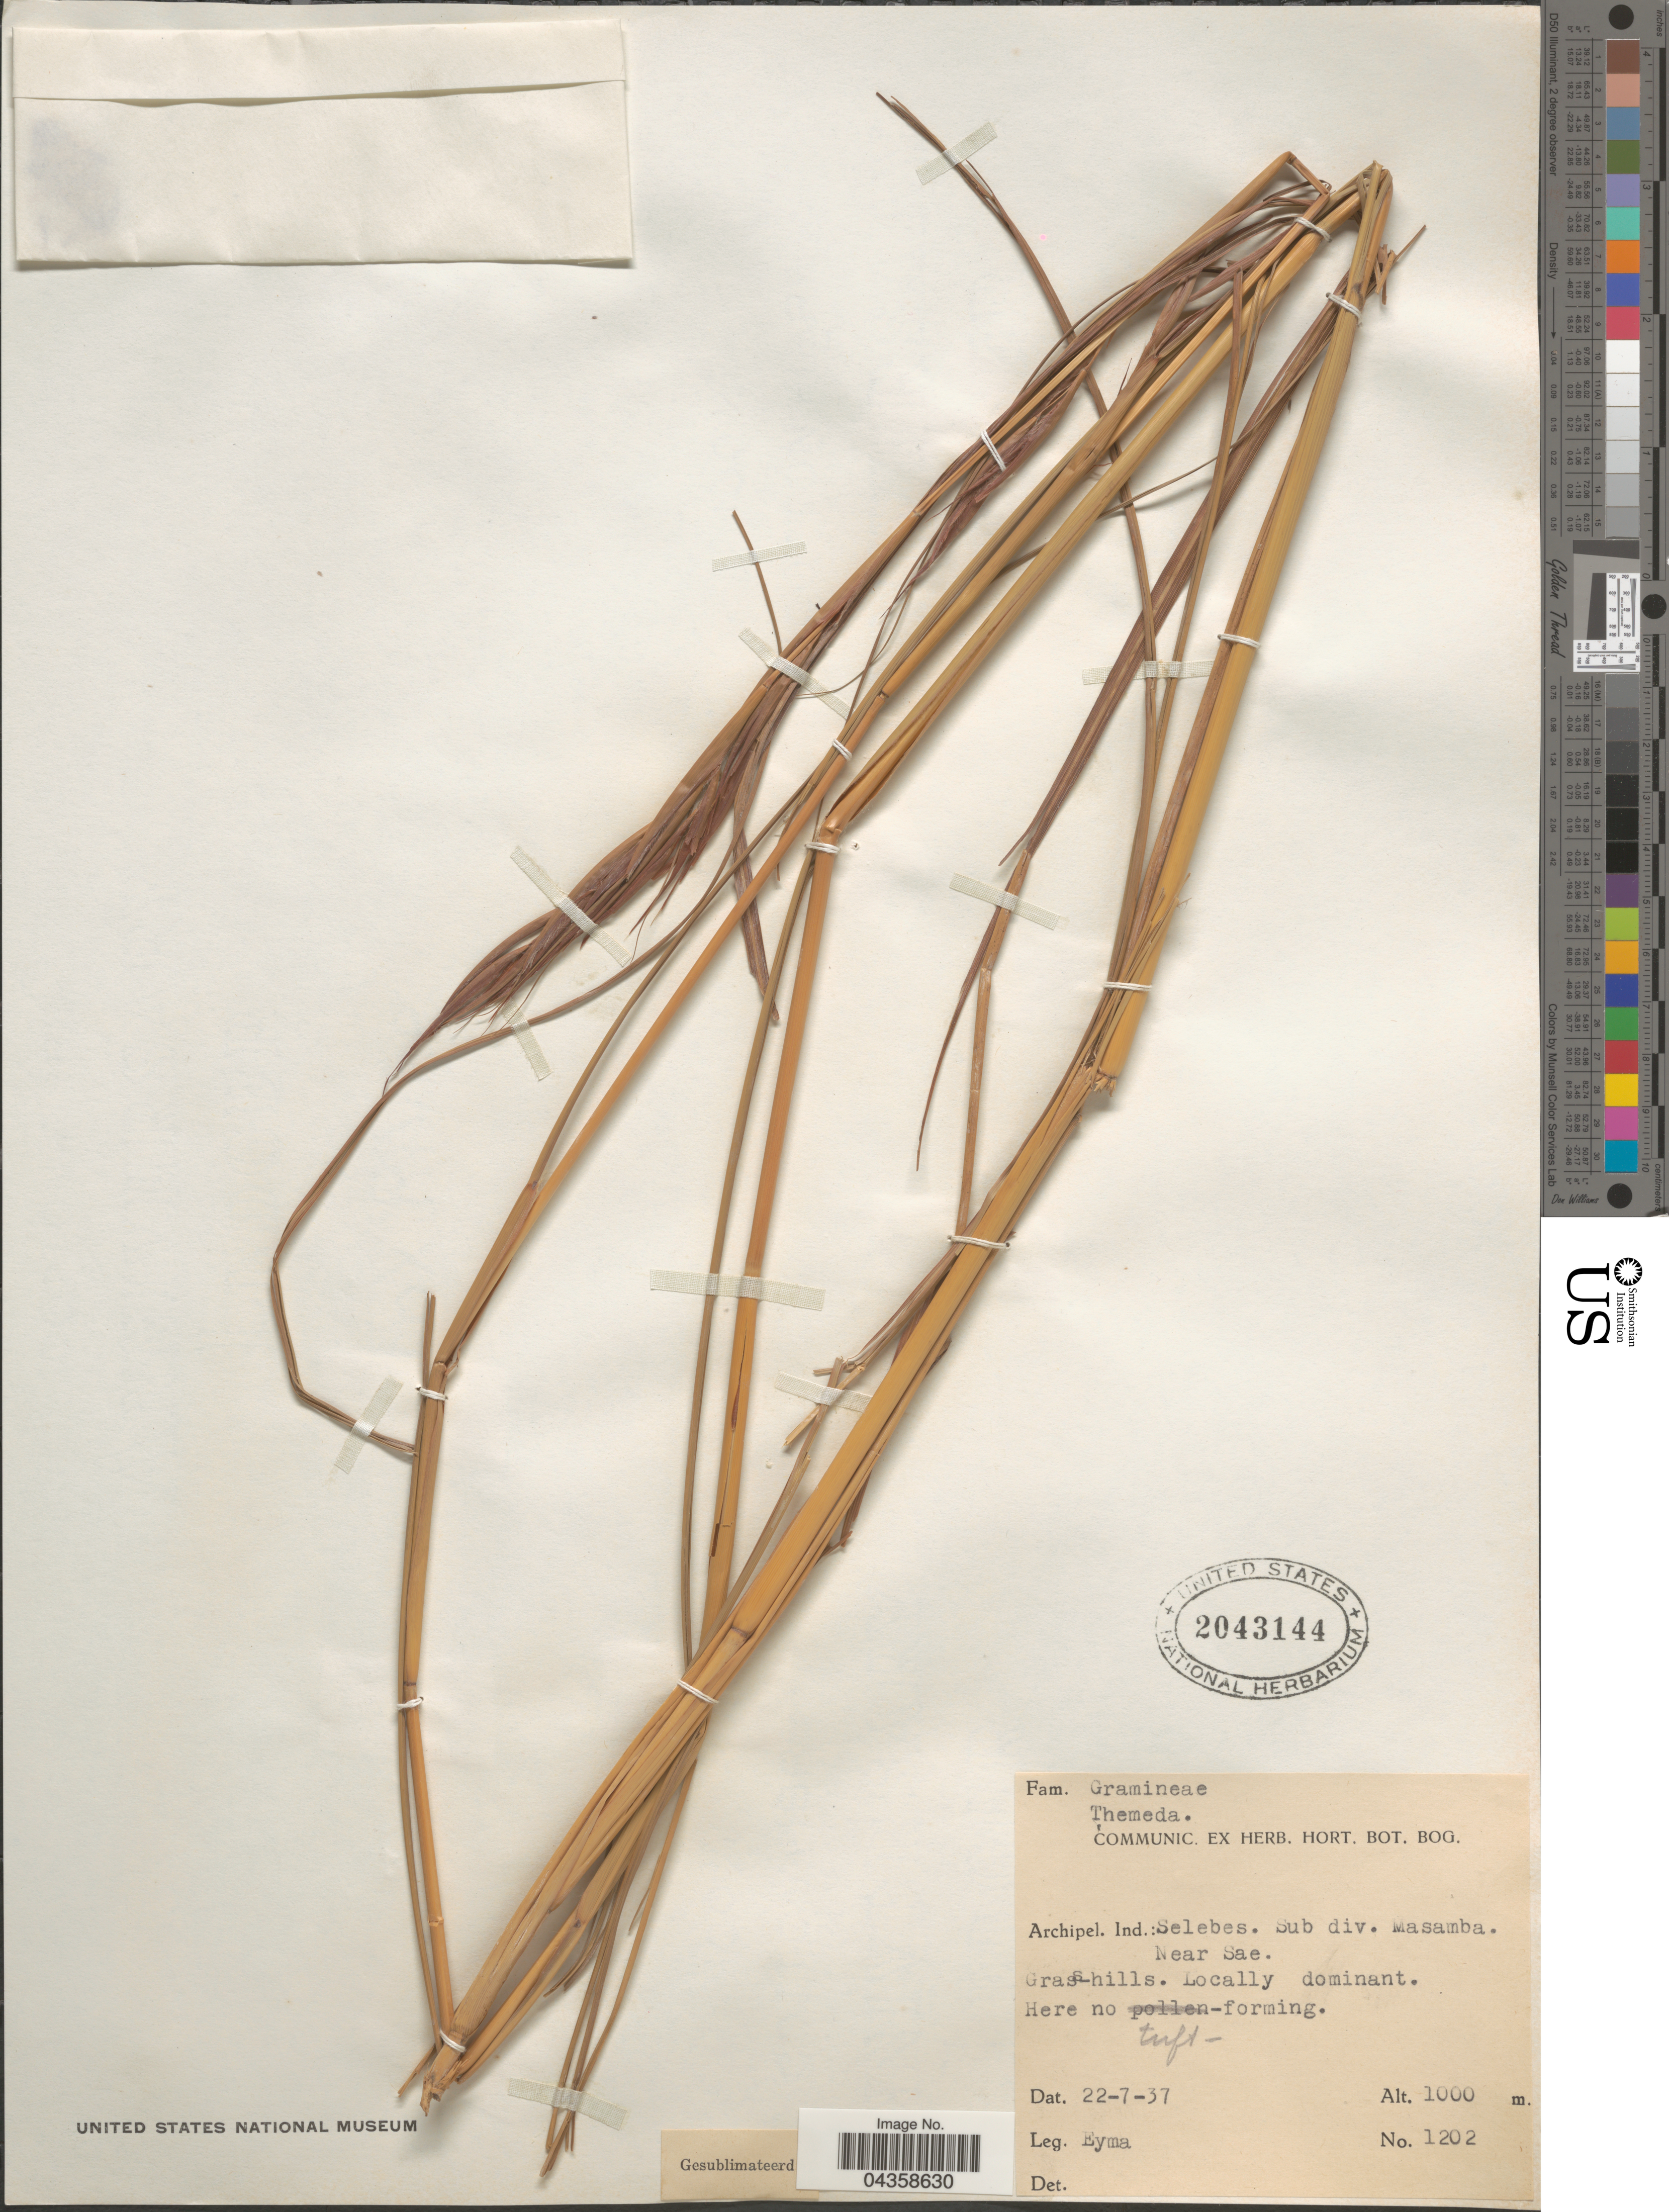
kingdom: Plantae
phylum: Tracheophyta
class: Liliopsida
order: Poales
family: Poaceae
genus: Themeda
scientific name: Themeda sp.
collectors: Eyma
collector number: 1202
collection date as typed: Transcribed d/m/y: 22/7/37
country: Indonesia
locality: Archipel. Ind.: Selebes. Sub div. Masamba. Near Sae.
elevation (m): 1000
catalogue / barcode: US 2043144